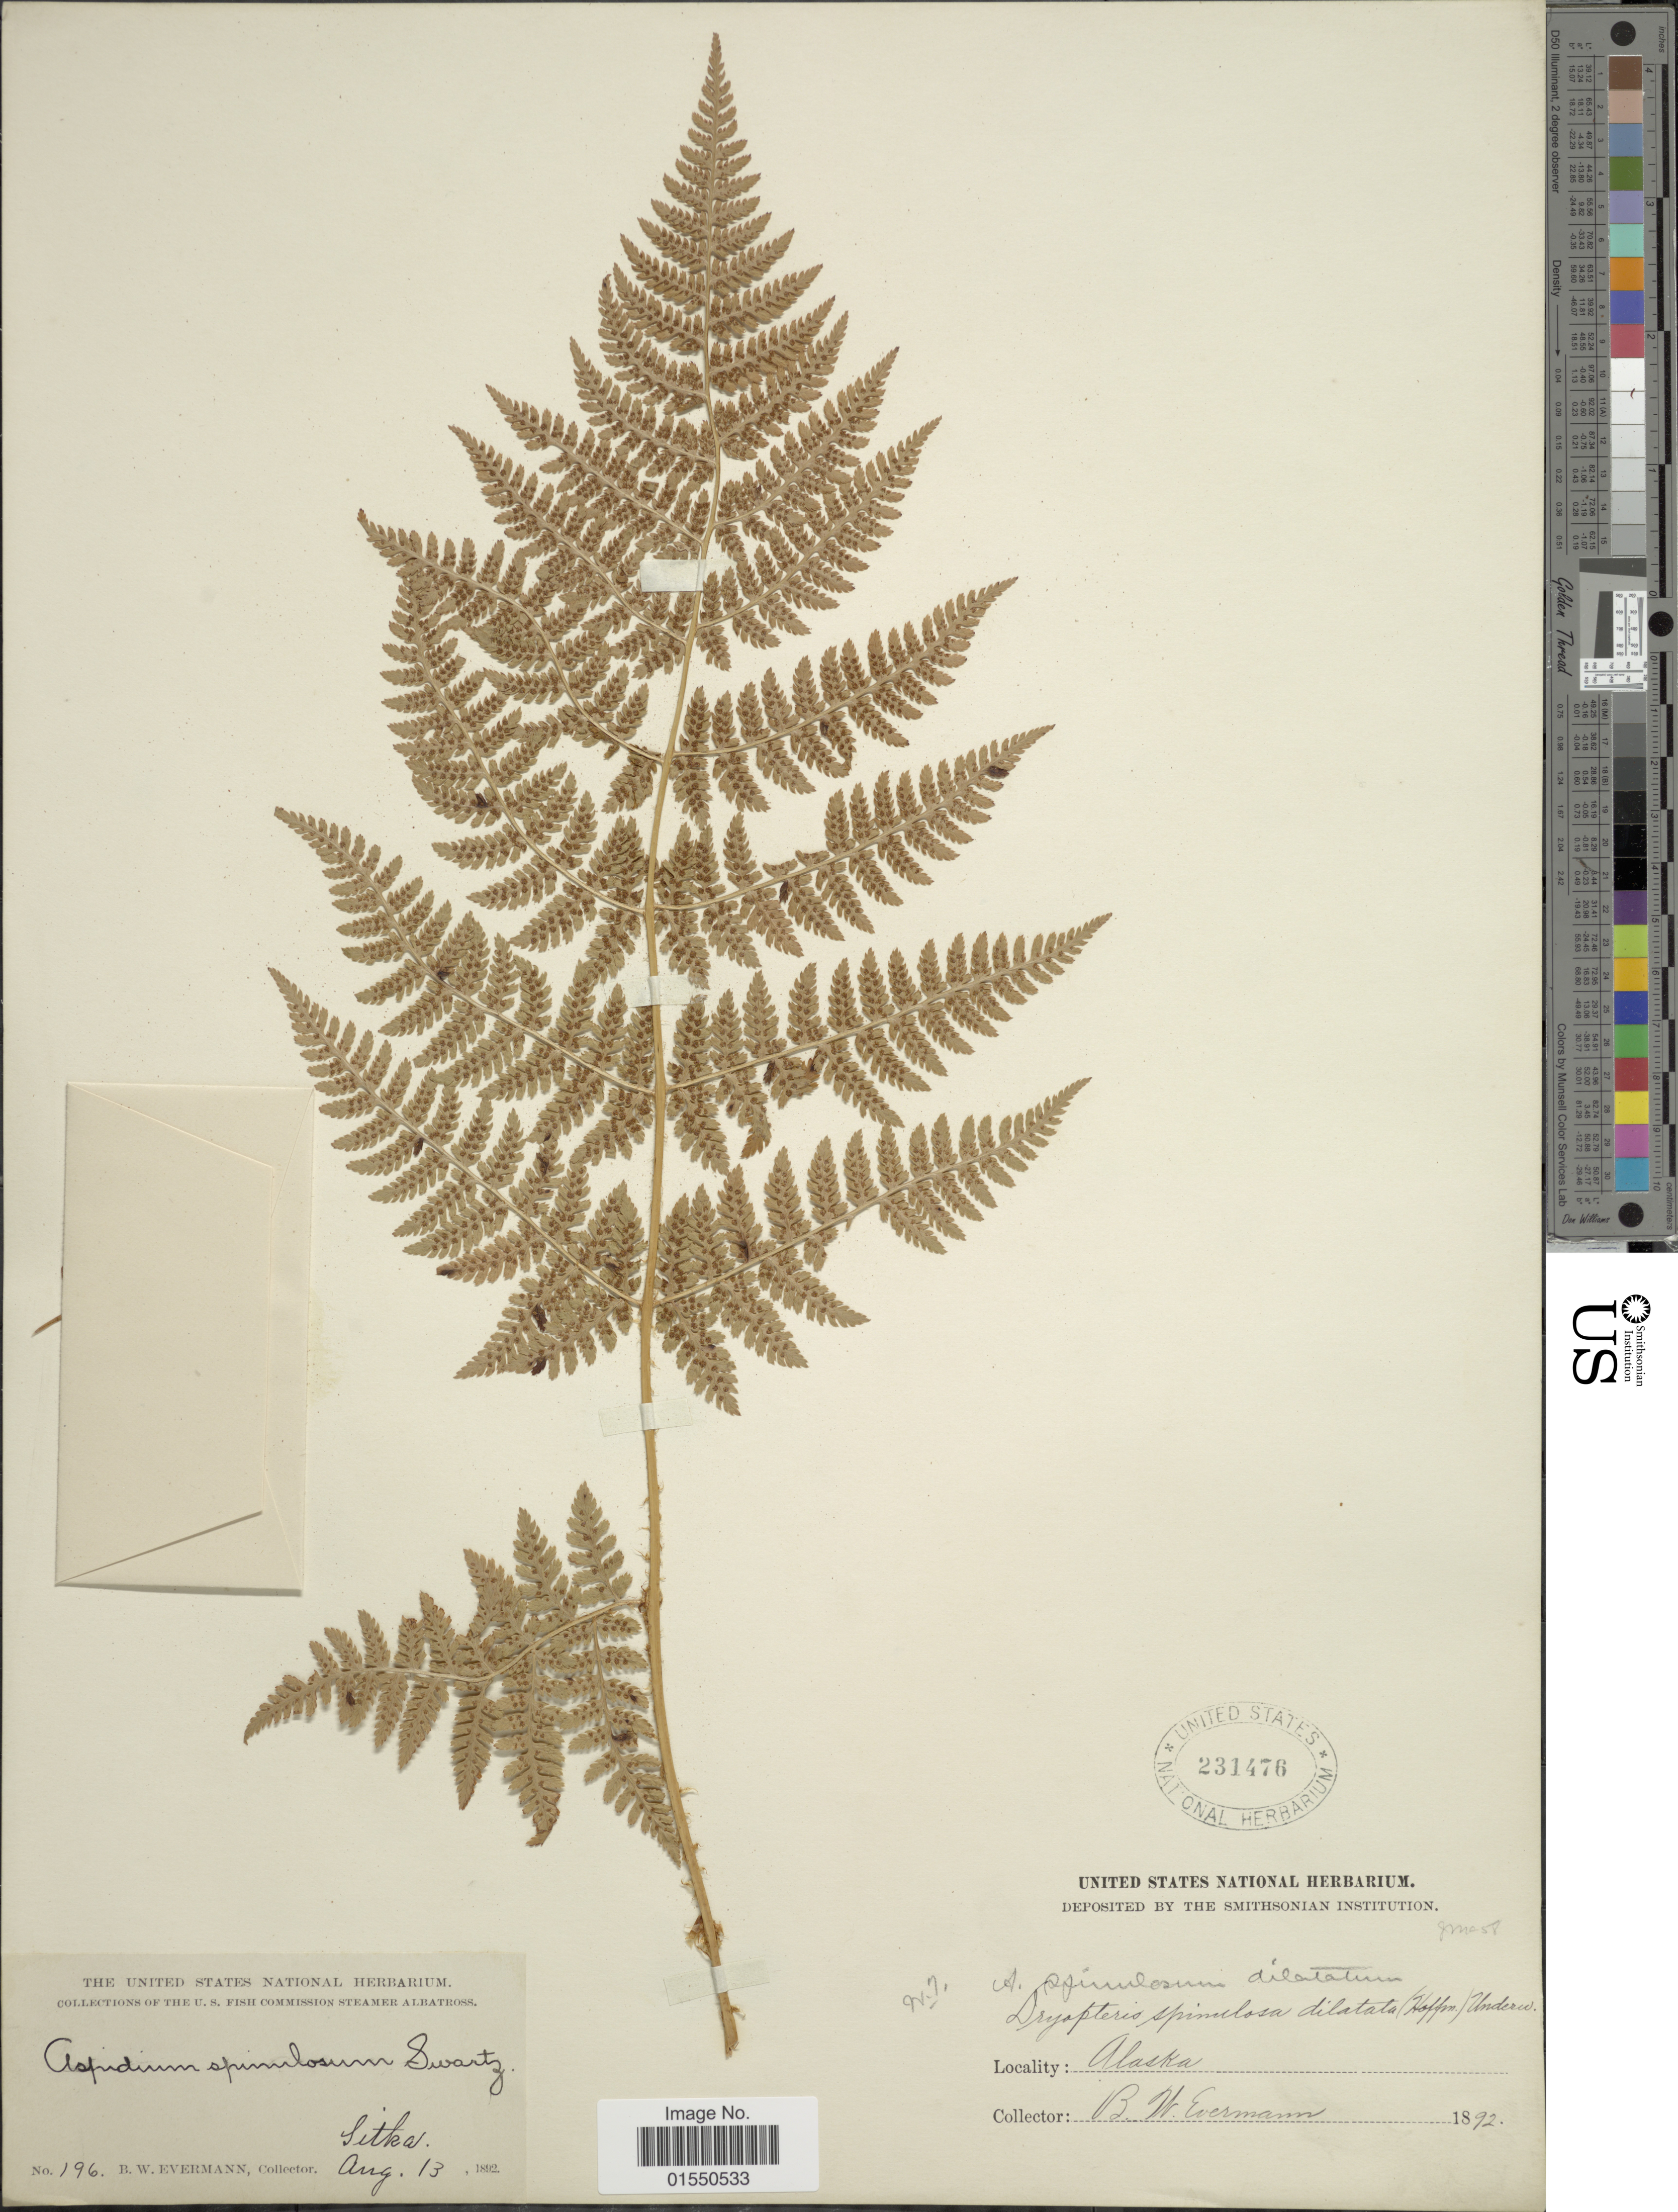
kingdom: Plantae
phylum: Tracheophyta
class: Polypodiopsida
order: Polypodiales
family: Dryopteridaceae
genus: Dryopteris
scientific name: Dryopteris expansa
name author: (C. Presl) Fraser-Jenk. & Jermy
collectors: B. W. Evermann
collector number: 196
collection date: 1892-08-13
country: United States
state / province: Alaska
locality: Sitka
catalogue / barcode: US 231476